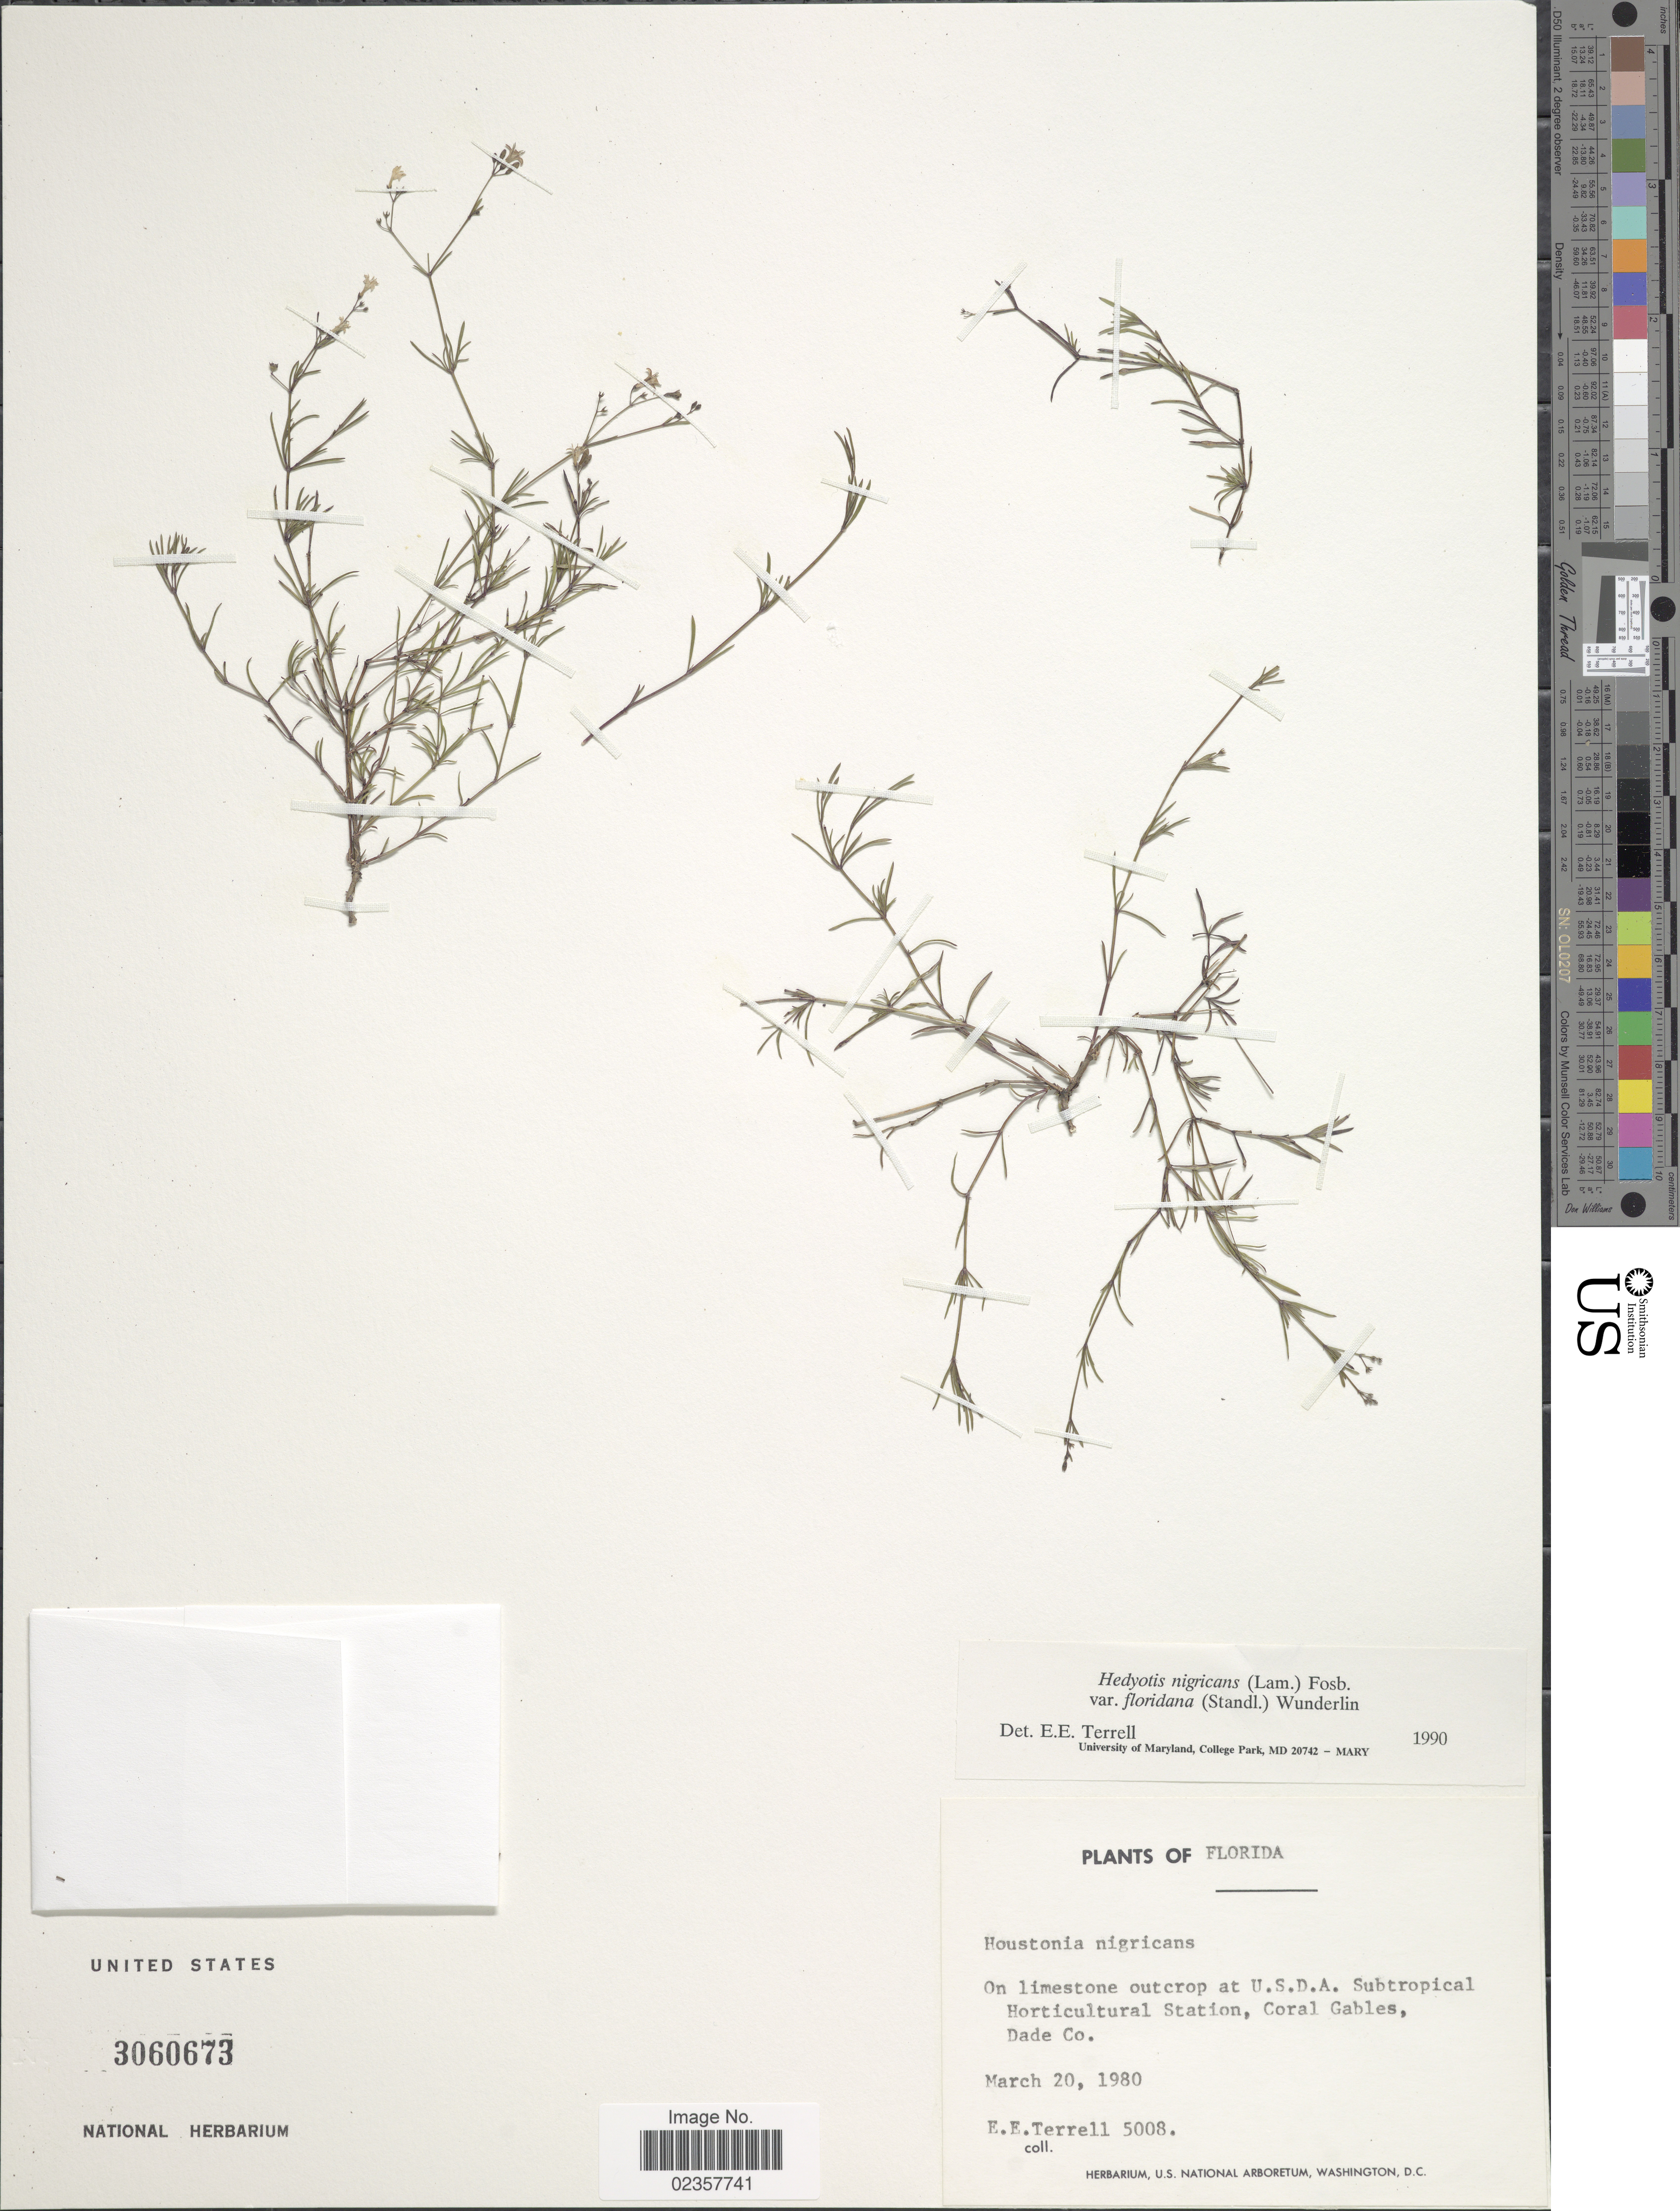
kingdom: Plantae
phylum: Tracheophyta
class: Magnoliopsida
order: Gentianales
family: Rubiaceae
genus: Houstonia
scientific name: Houstonia nigricans var. floridana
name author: (Standl.) Terrell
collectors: E. E. Terrell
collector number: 5008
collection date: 1980-03-20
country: United States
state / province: Florida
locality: On limestone outcrop at U.S.DA. Subtropical Horticultural Station, Coral Gables, Dade Co.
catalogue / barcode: US 3060673